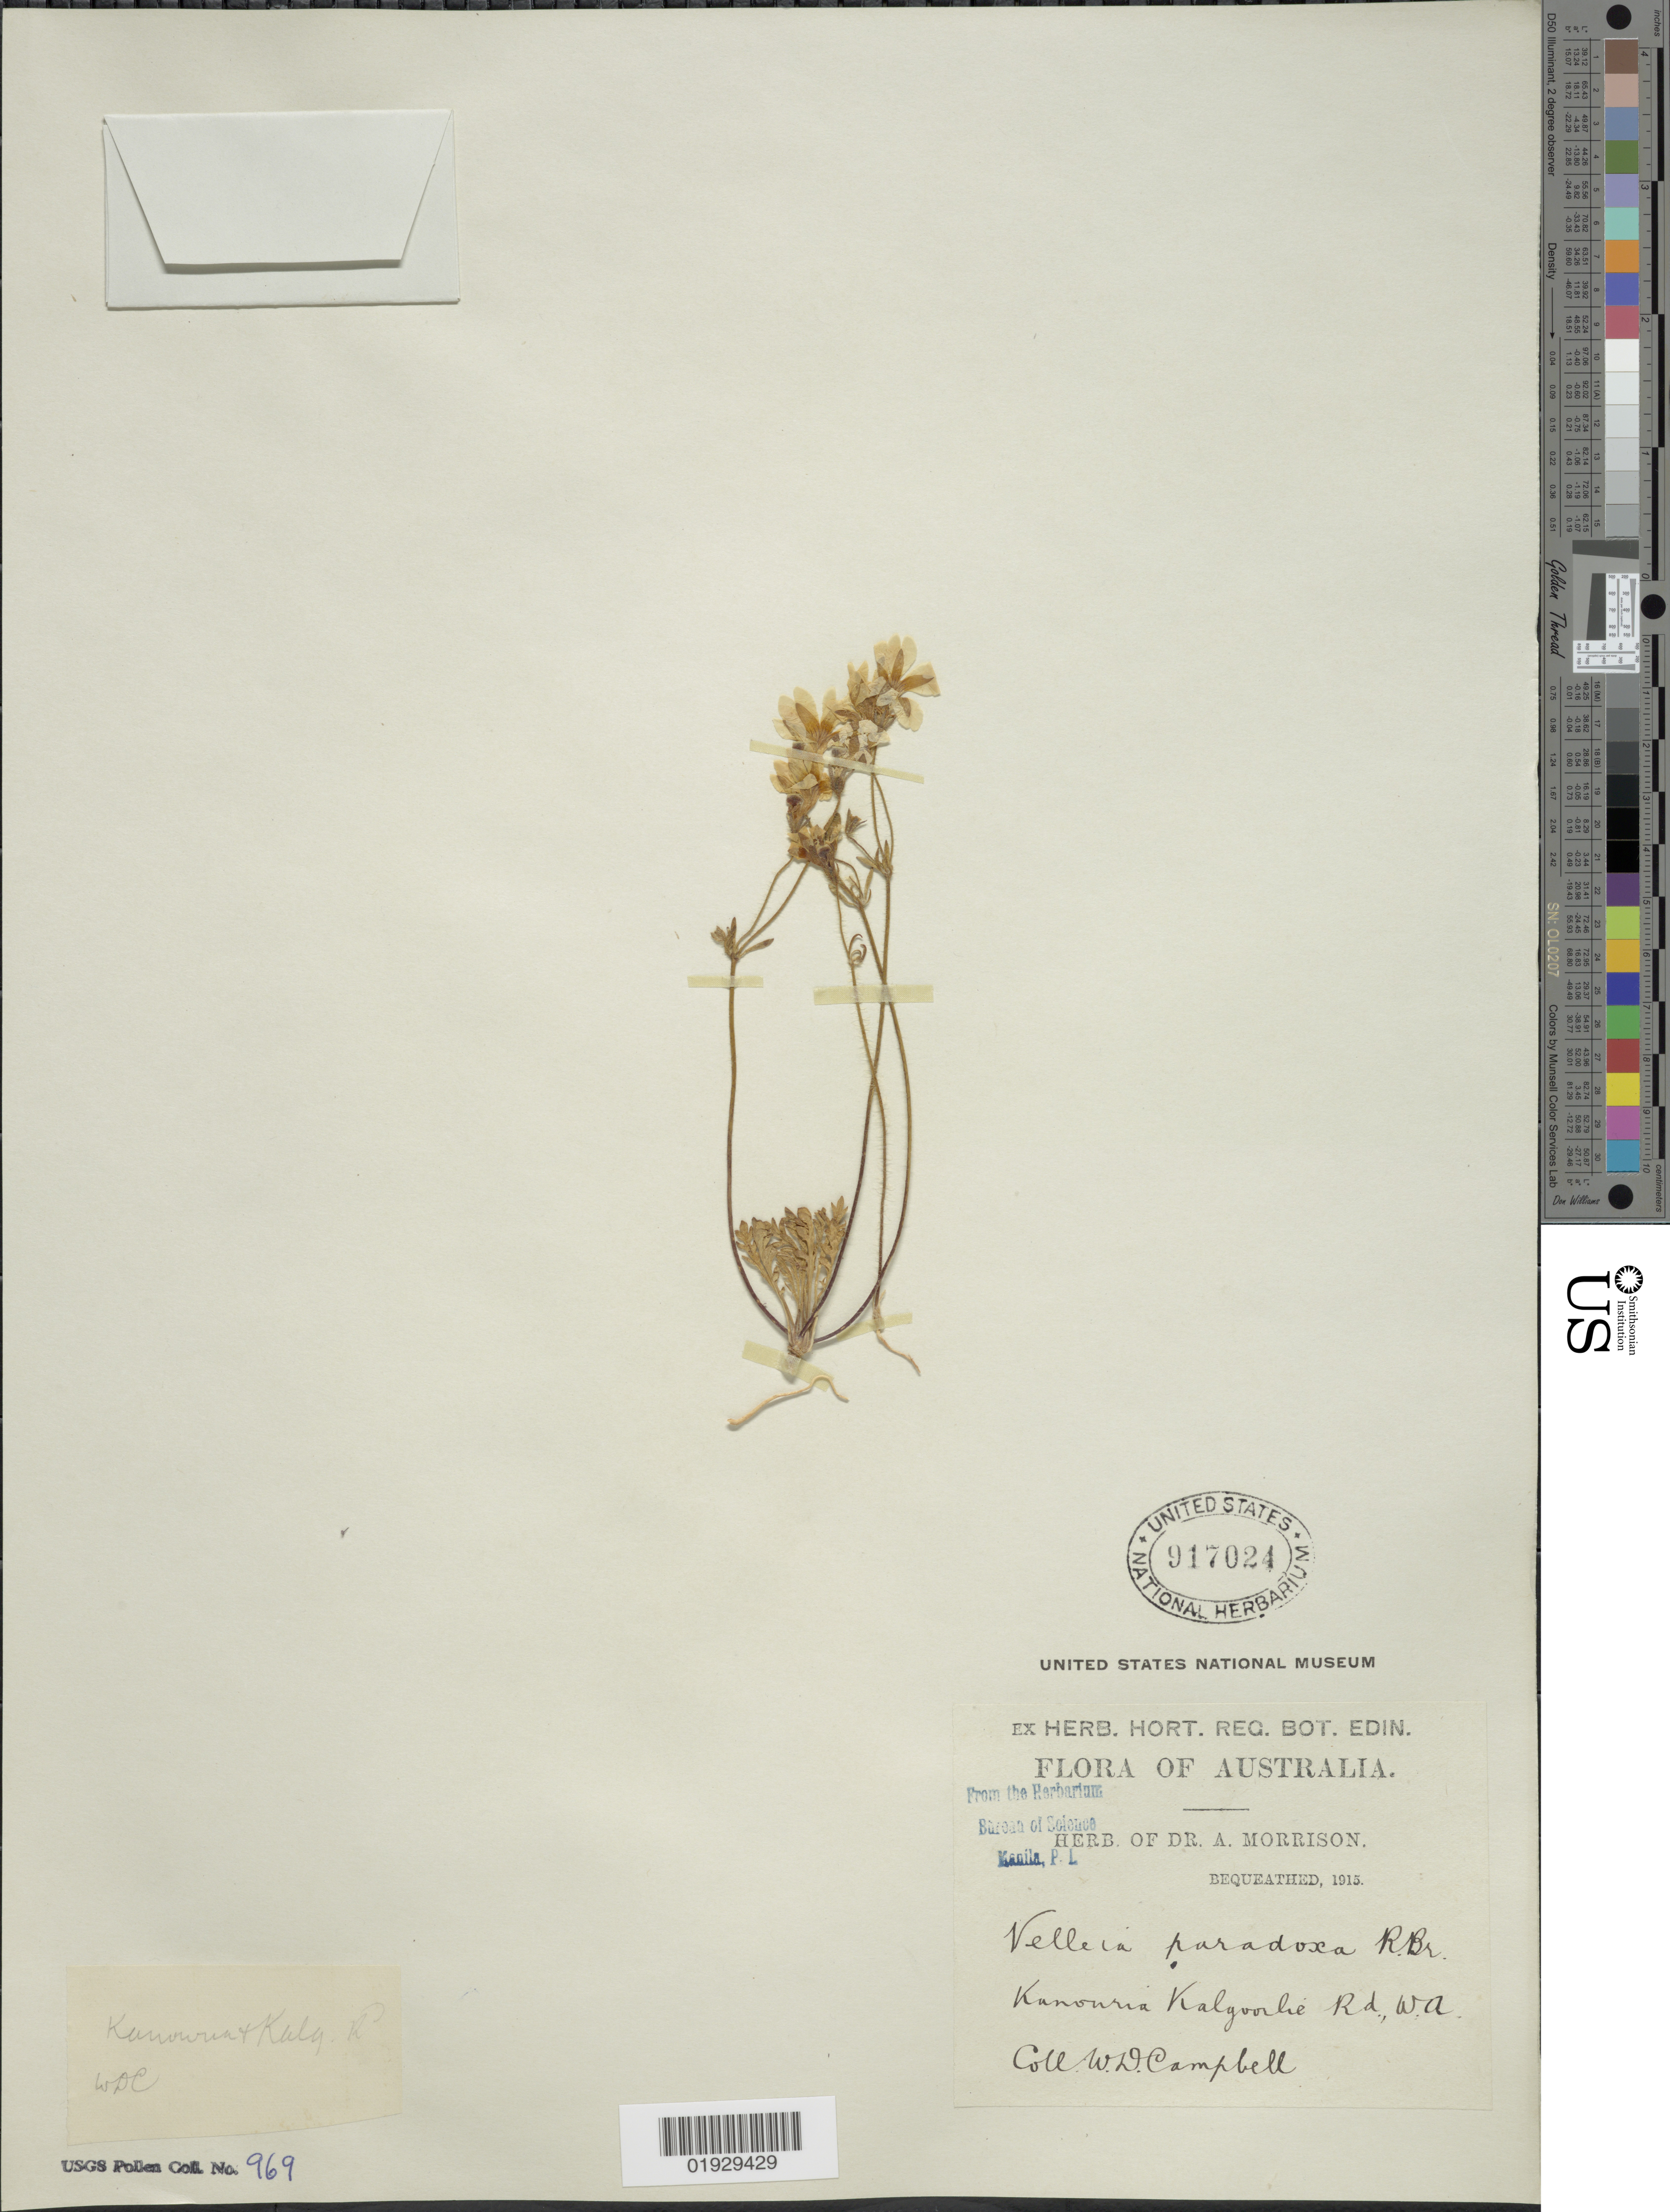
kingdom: Plantae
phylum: Tracheophyta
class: Magnoliopsida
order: Asterales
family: Goodeniaceae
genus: Velleia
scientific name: Velleia paradoxa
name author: R. Br.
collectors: W. D. Campbell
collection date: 1915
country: Australia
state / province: Western Australia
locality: Kanouria Kalgoorlie Rd., WA.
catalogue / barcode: US 917024